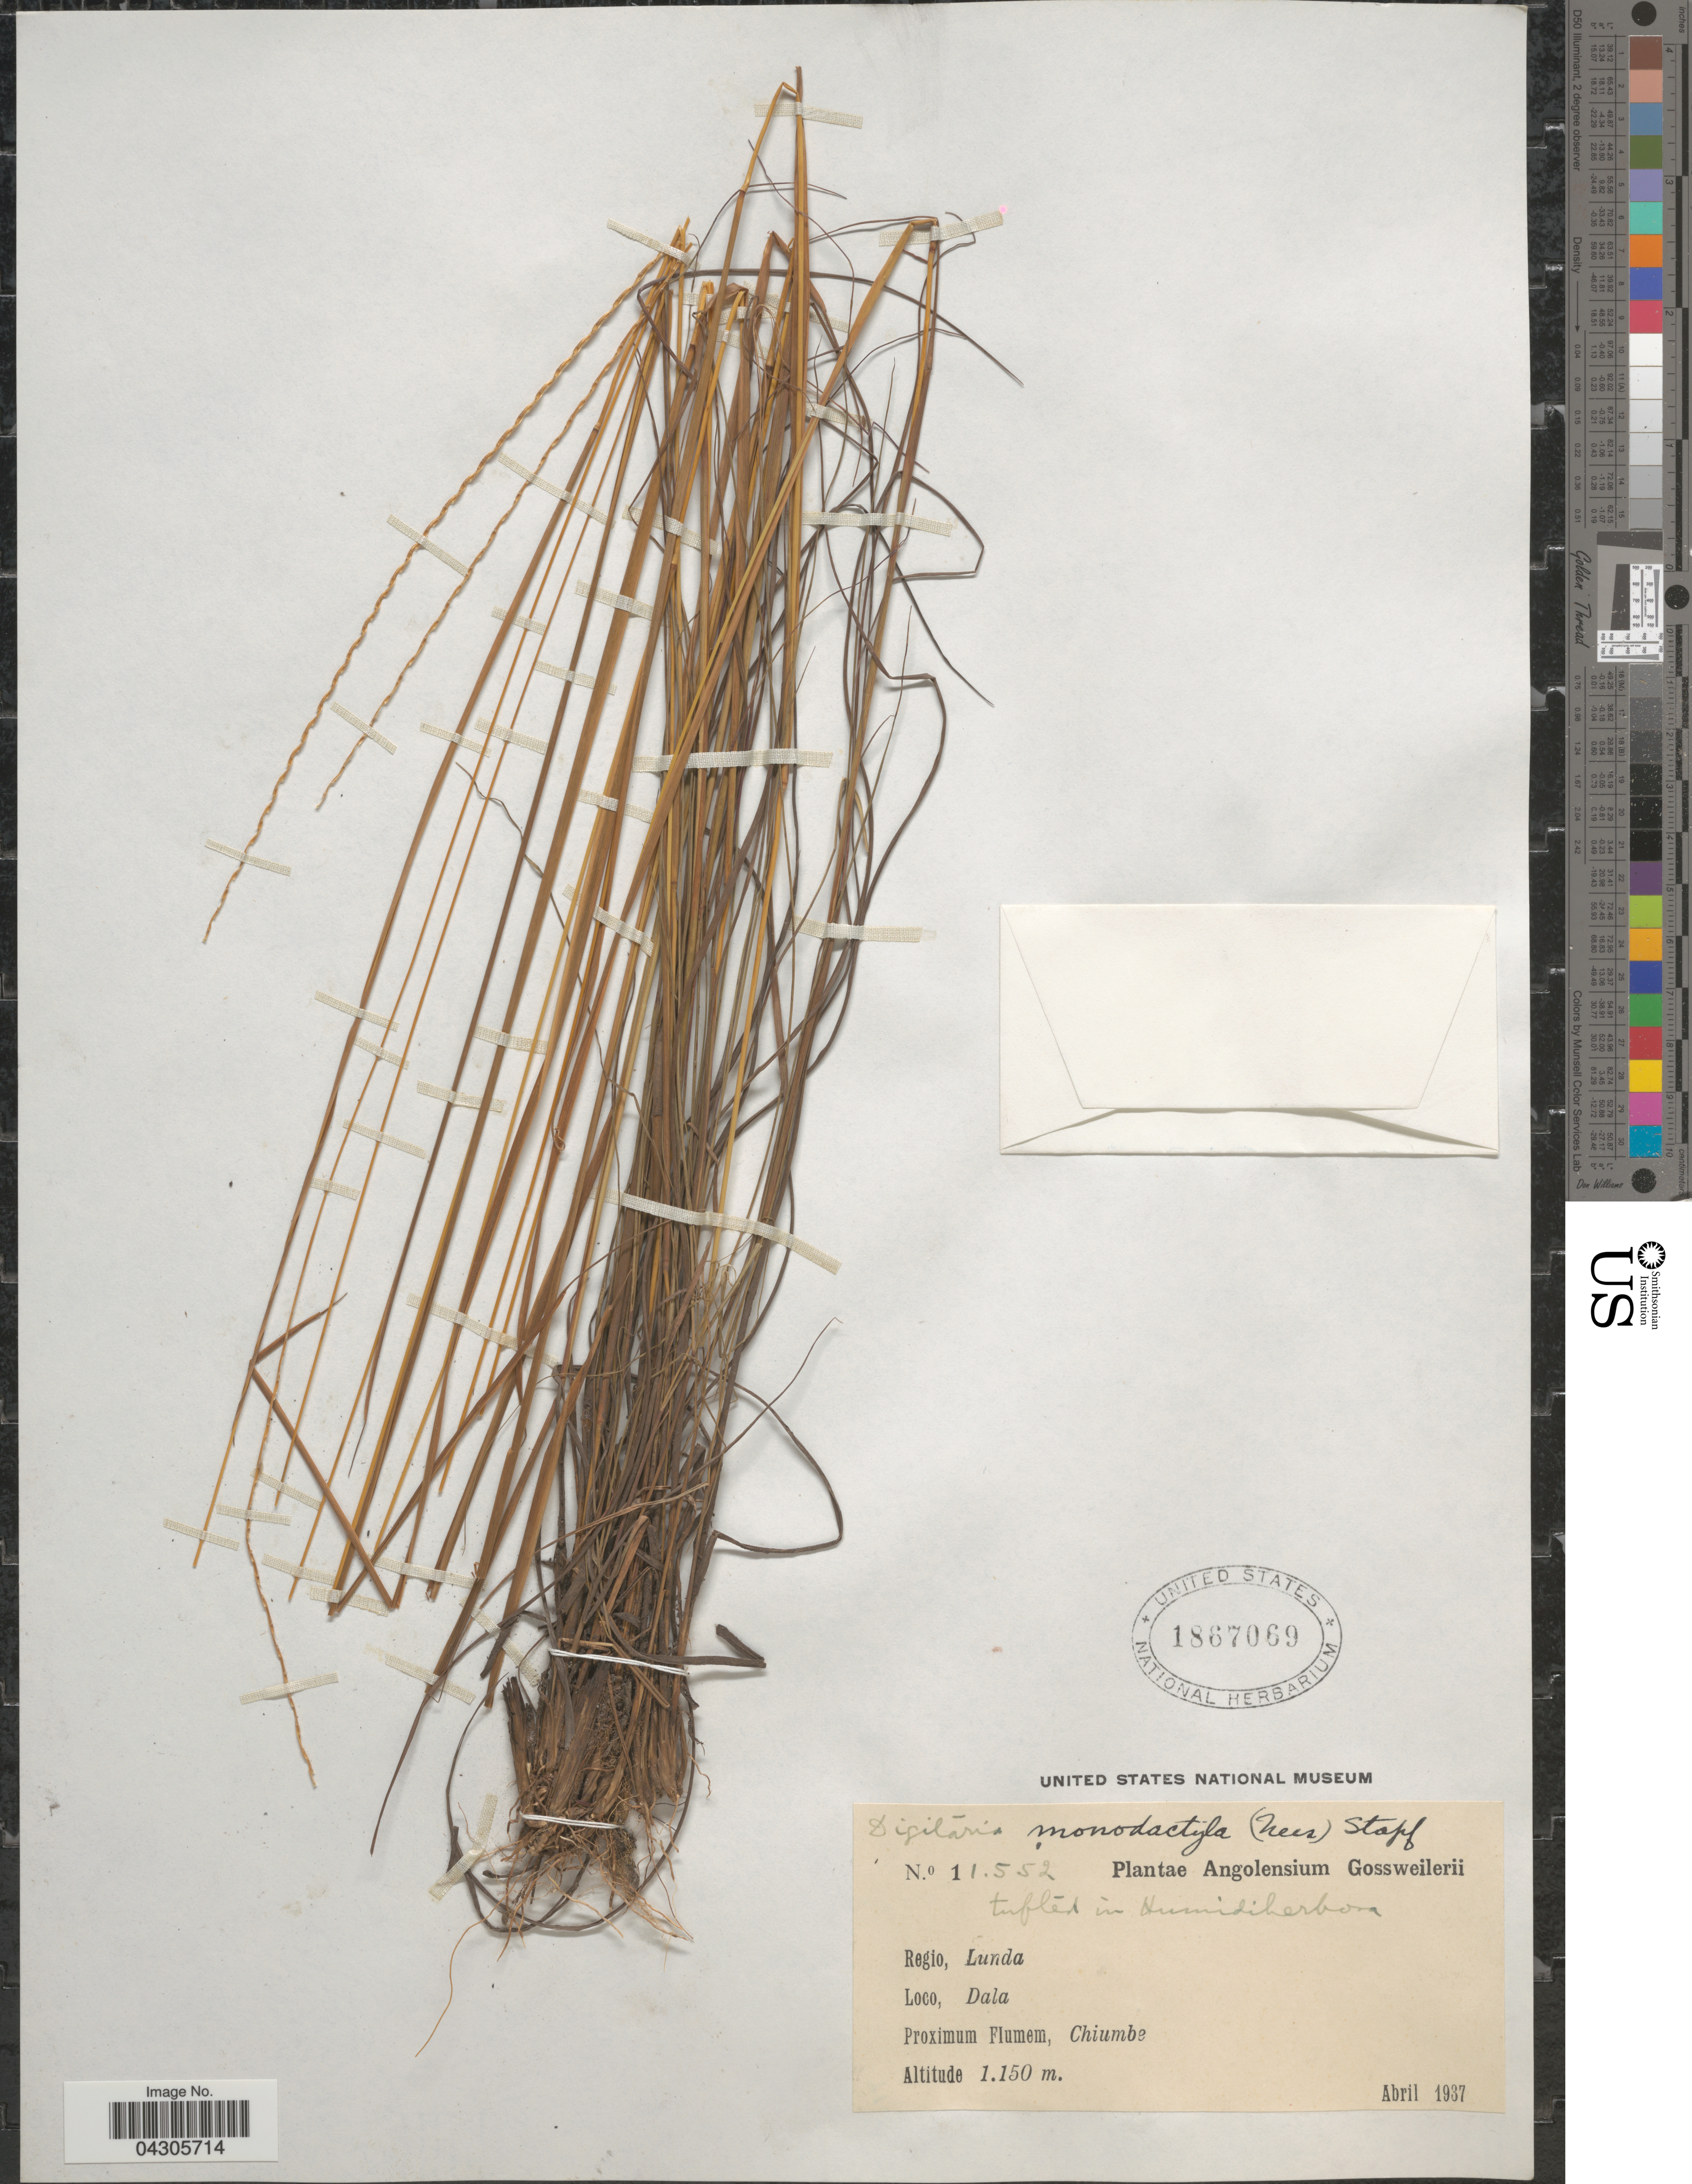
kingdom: Plantae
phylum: Tracheophyta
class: Liliopsida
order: Poales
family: Poaceae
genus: Digitaria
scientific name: Digitaria monodactyla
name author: (Nees) Stapf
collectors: -. Gossweiler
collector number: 11552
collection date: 1937-04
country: Angola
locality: Regio, Lunda. Dala. Proximum Flumem Chiumbe.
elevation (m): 1150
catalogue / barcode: US 1867069